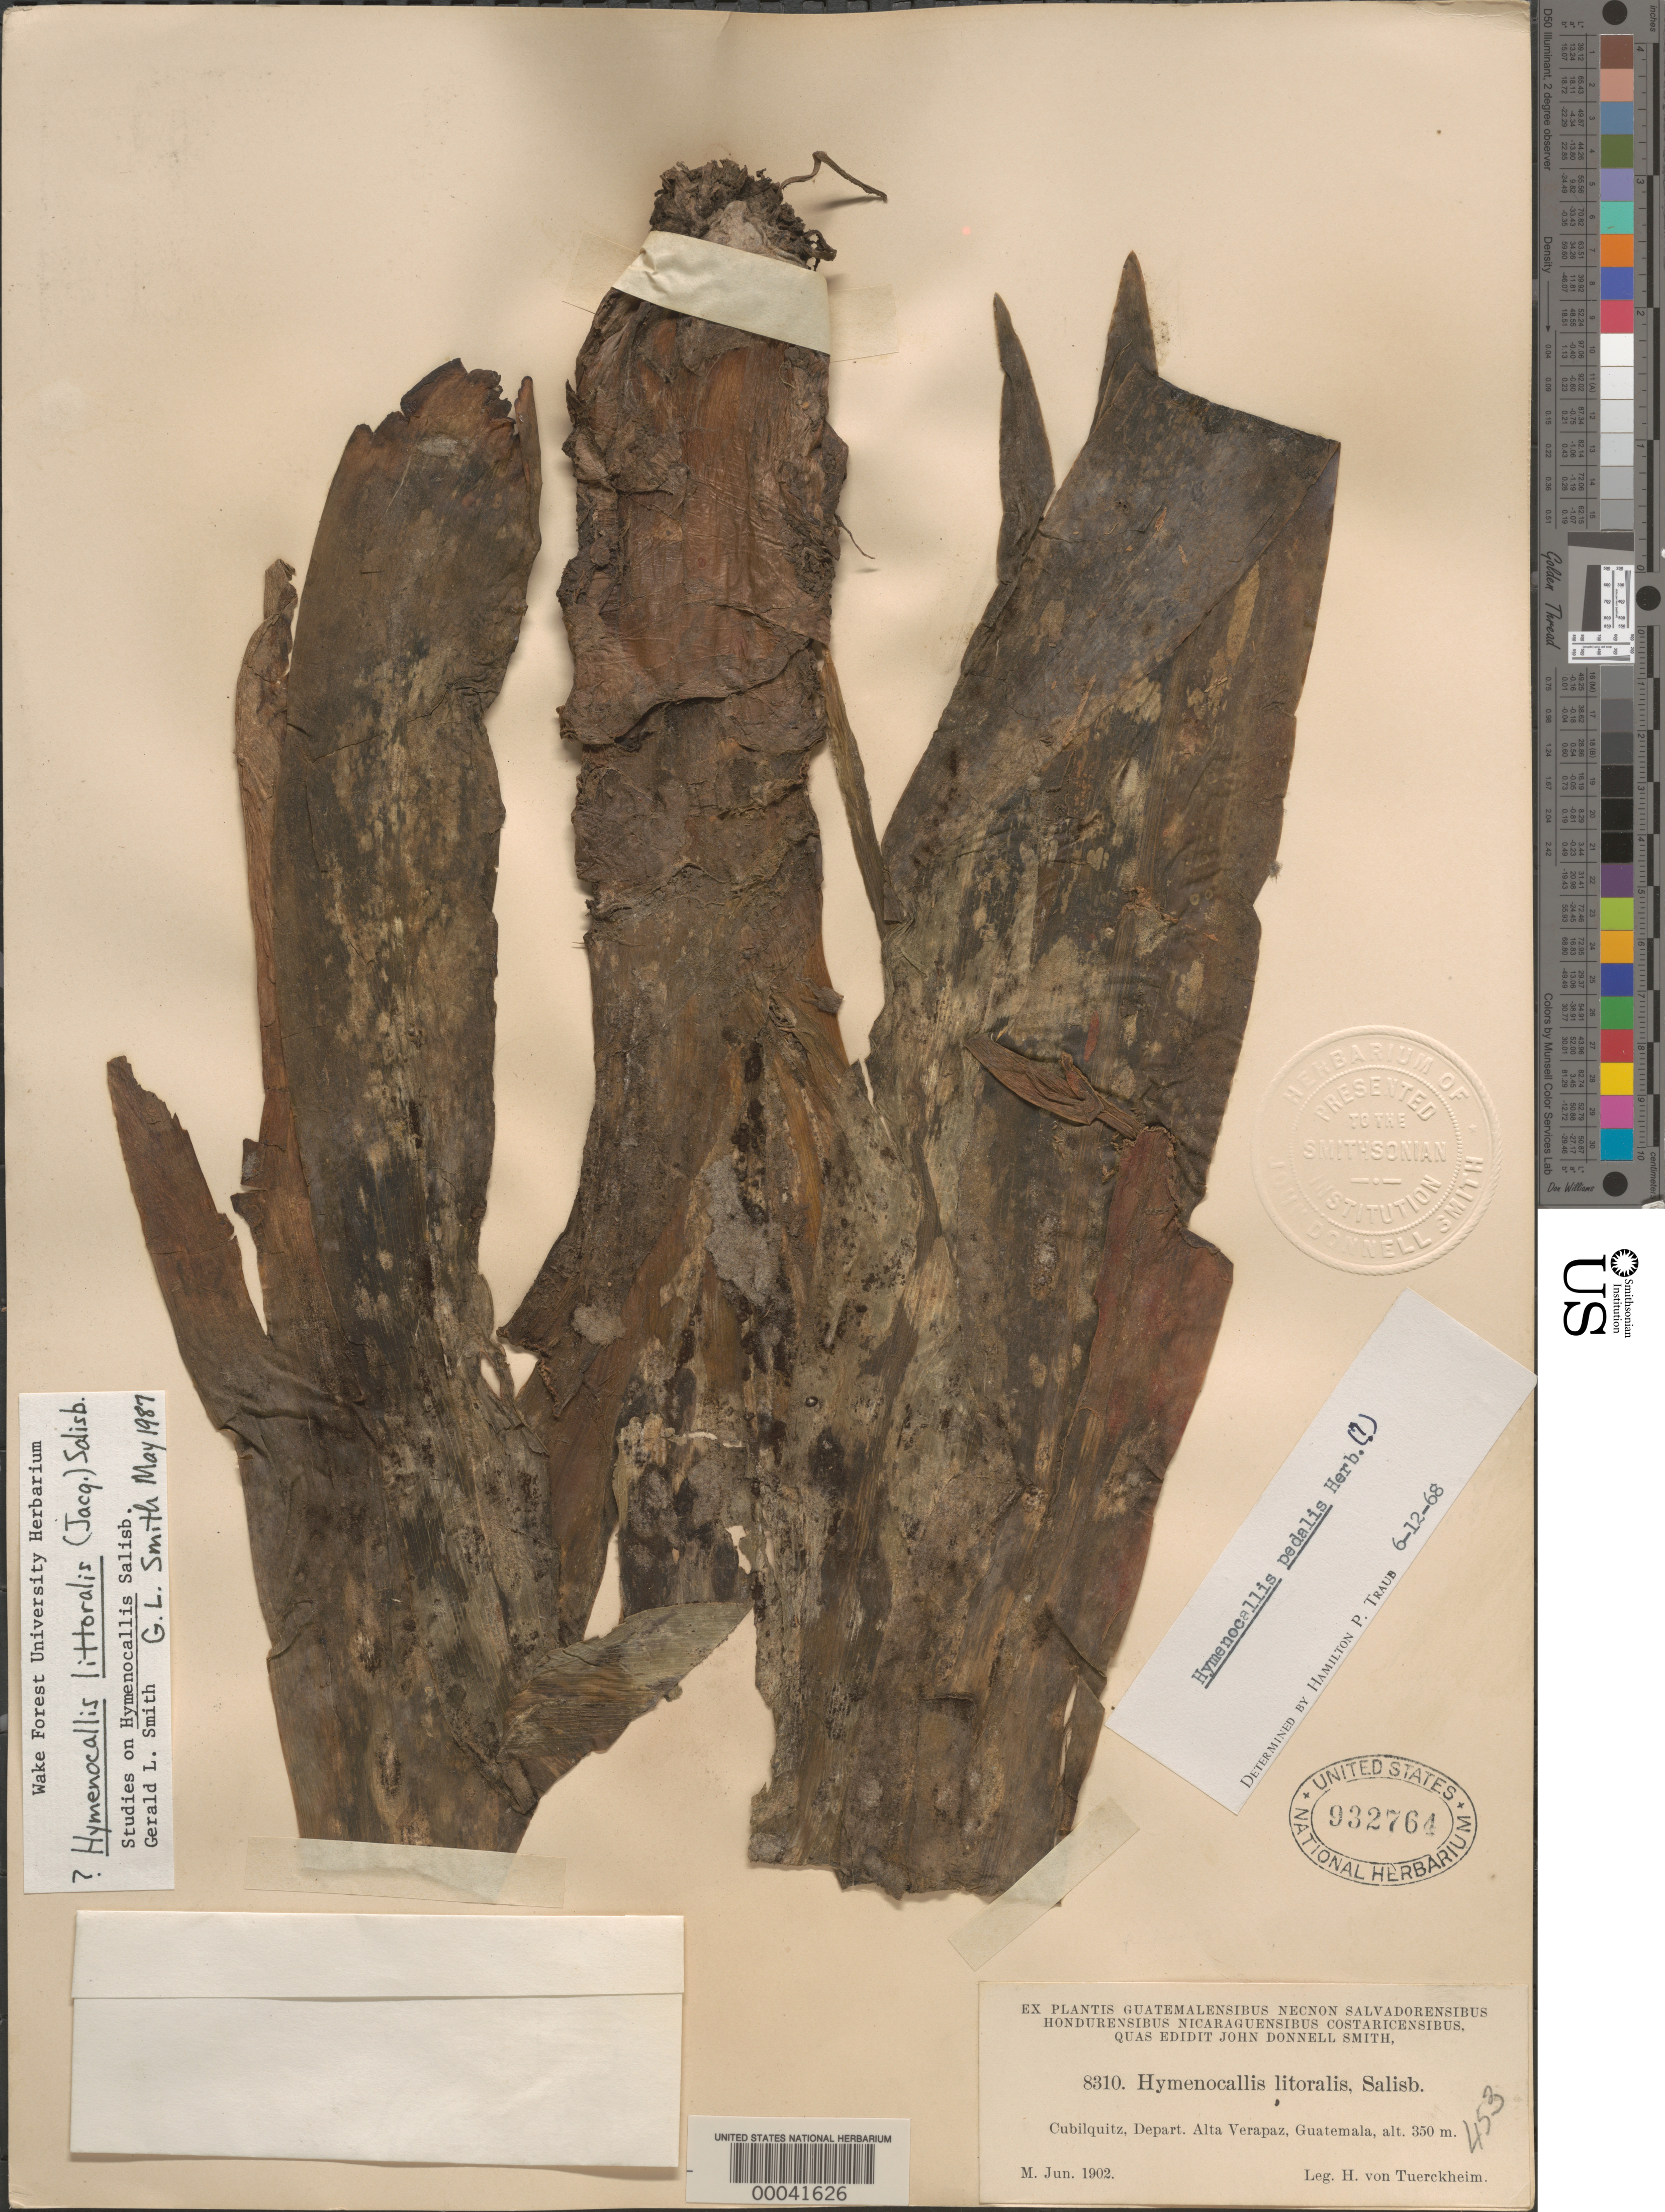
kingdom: Plantae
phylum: Tracheophyta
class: Liliopsida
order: Asparagales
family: Amaryllidaceae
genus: Hymenocallis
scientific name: Hymenocallis littoralis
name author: (Jacq.) Salisb.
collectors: H. von Türckheim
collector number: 8310 J.d.s.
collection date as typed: Jun 1902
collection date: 1902-06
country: Guatemala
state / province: Alta Verapaz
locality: Cubilquitz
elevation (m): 350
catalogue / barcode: US 932764